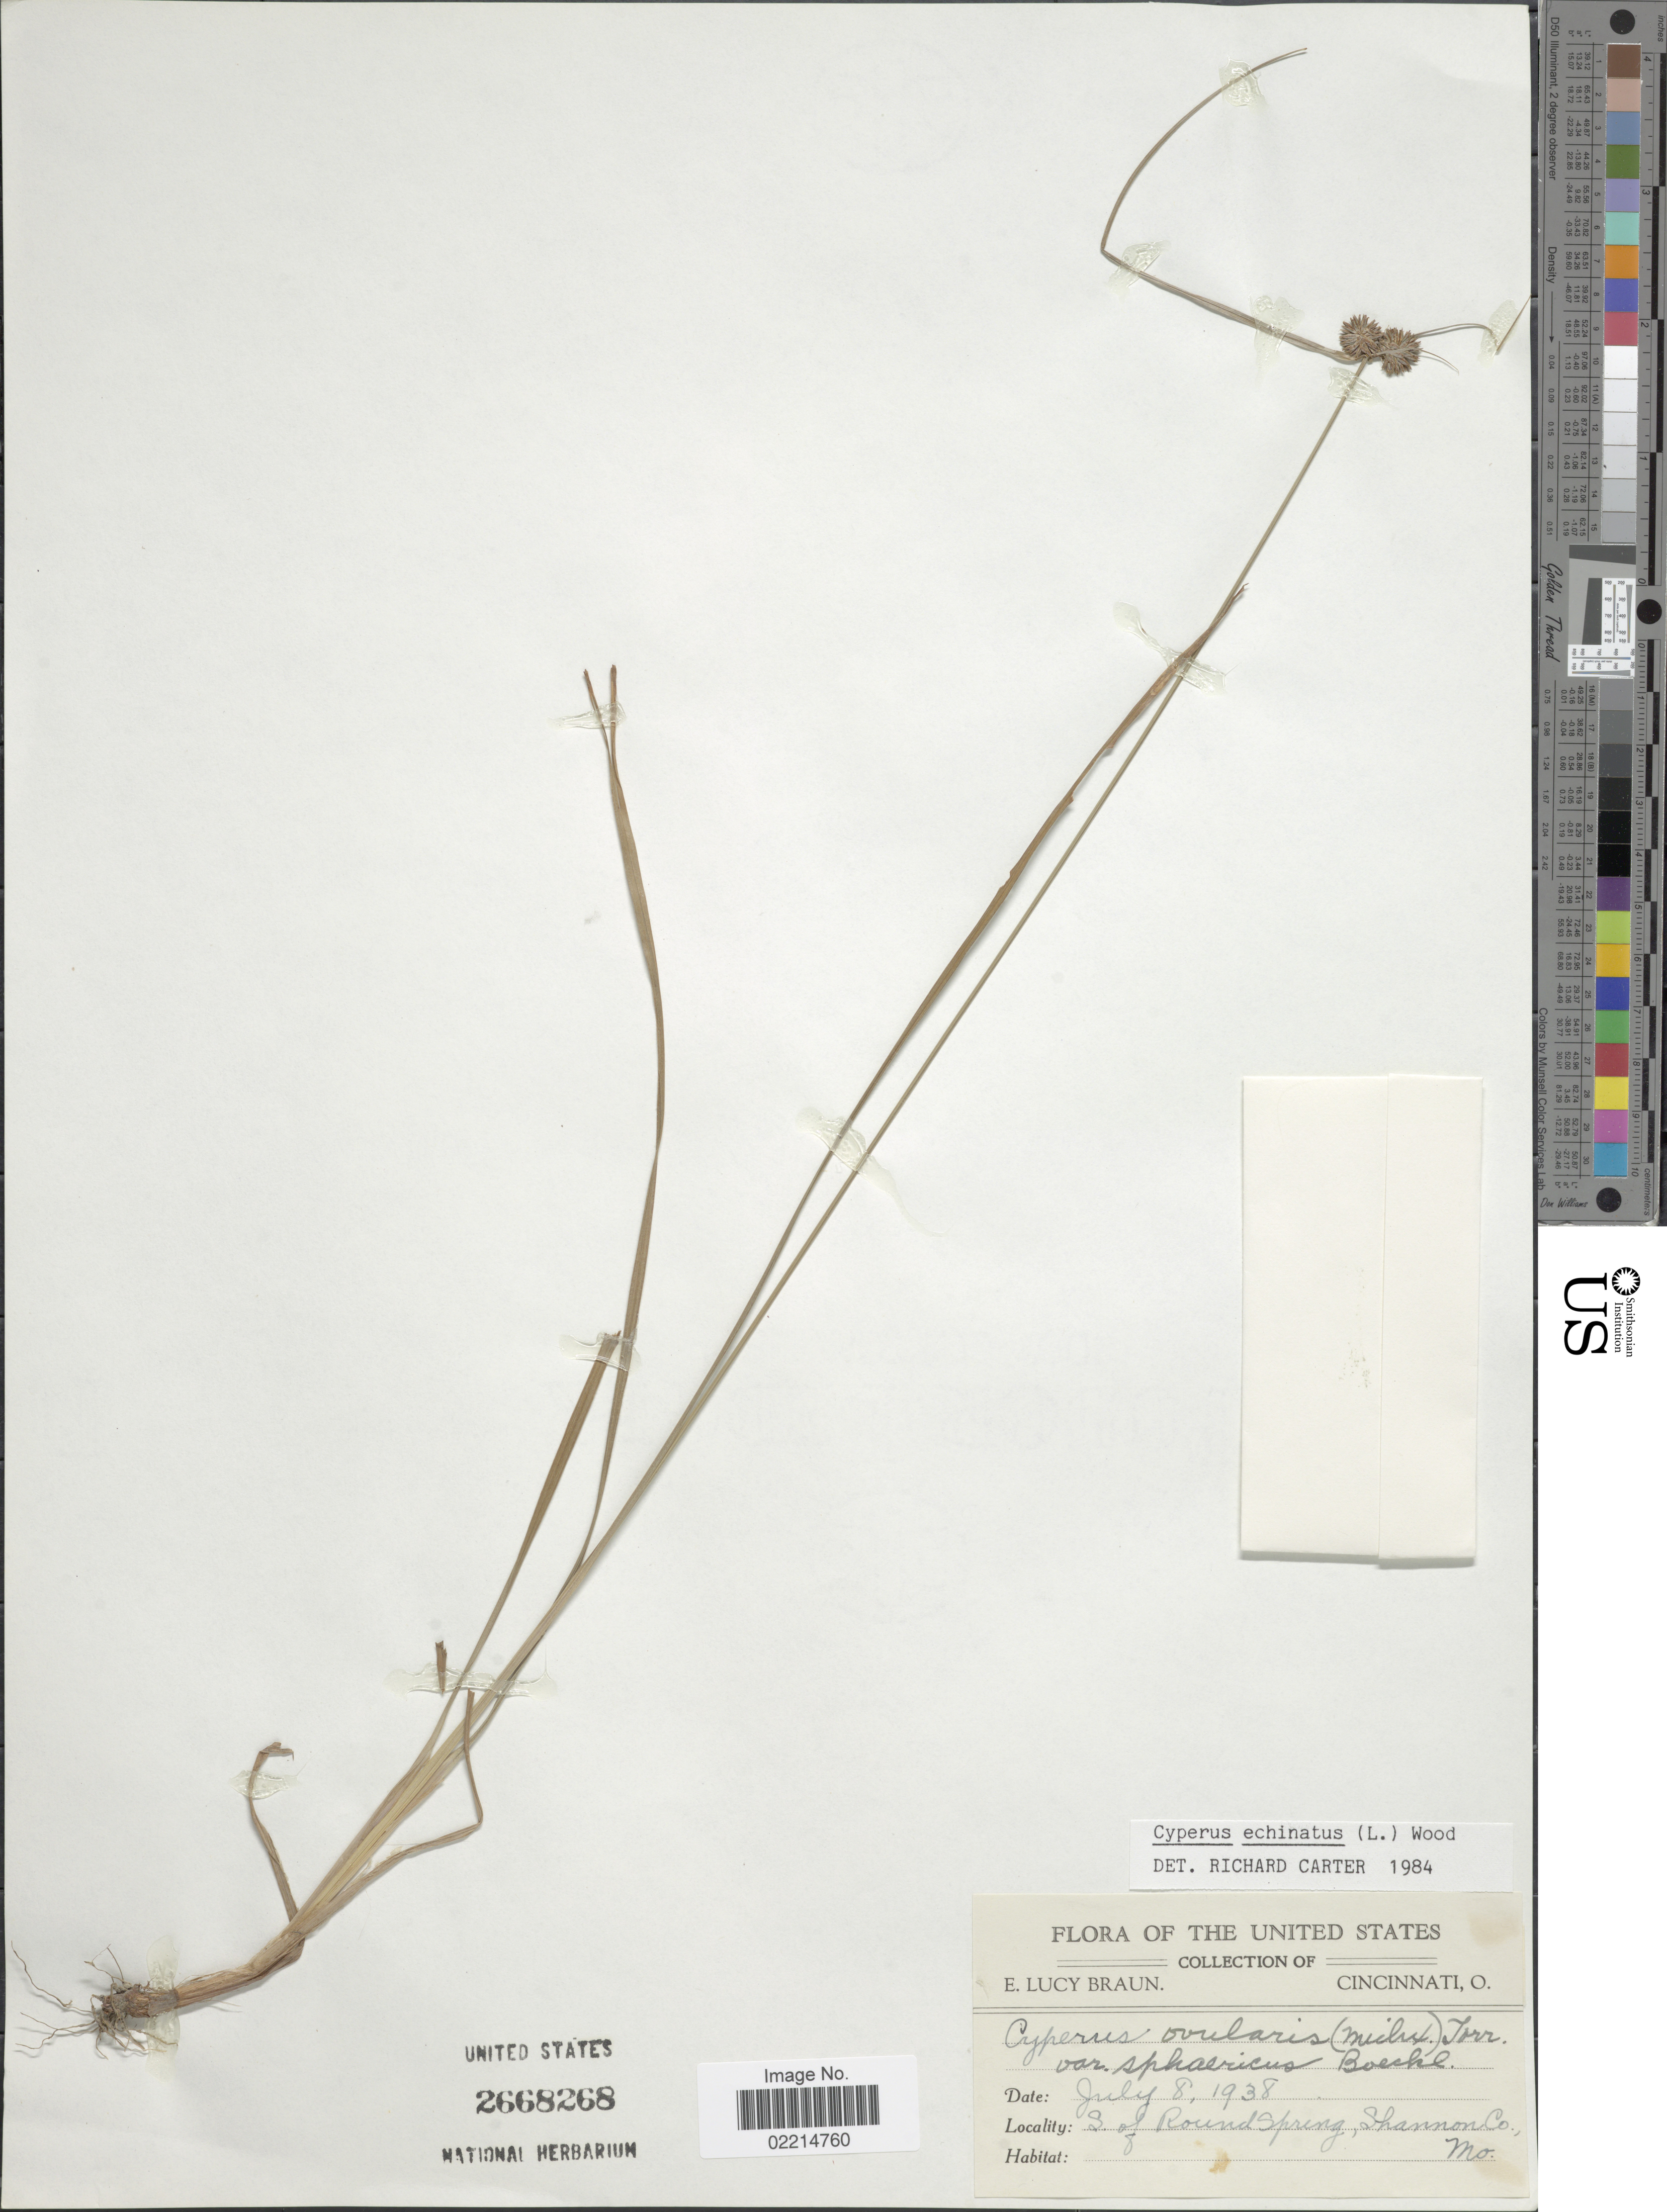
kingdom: Plantae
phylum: Tracheophyta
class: Liliopsida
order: Poales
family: Cyperaceae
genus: Cyperus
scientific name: Cyperus echinatus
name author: (L.) Alph. Wood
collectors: E. L. Braun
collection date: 1938-07-08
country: United States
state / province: Missouri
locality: S. of Round Spring, Shannon Co., Mo.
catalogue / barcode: US 2668268